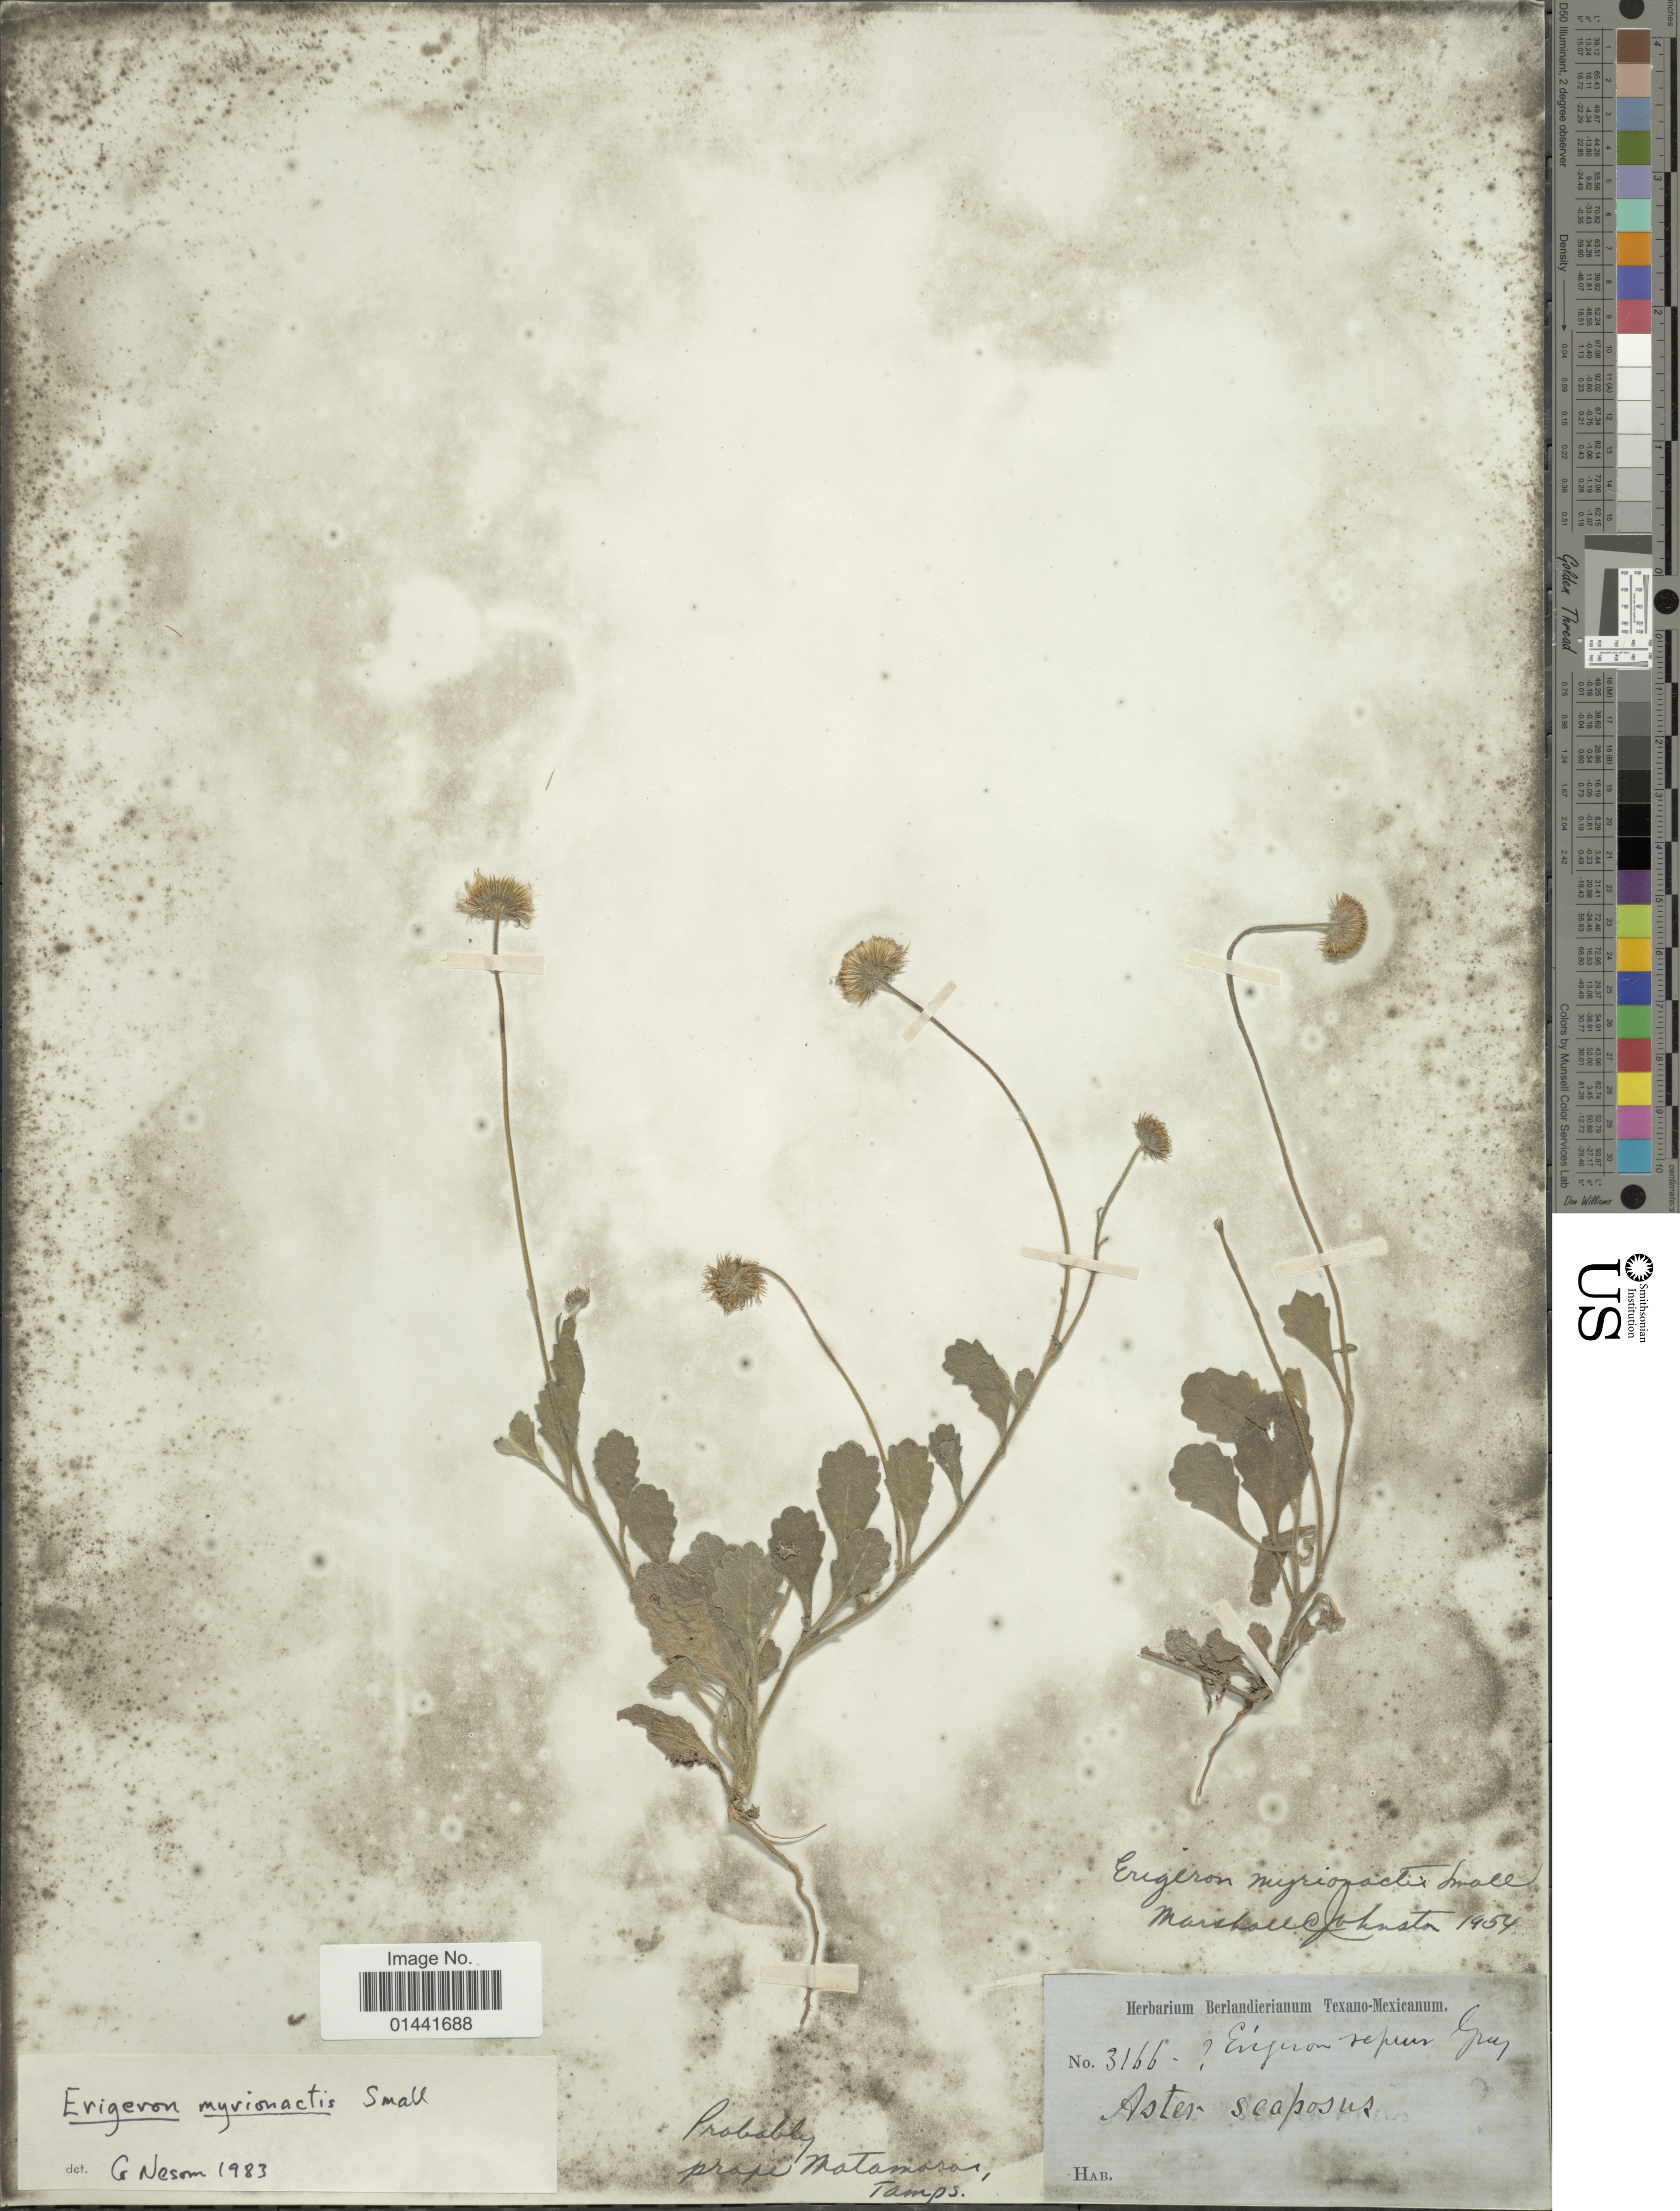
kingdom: Plantae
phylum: Tracheophyta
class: Magnoliopsida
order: Asterales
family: Asteraceae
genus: Erigeron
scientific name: Erigeron myrionactis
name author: Small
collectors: ex Herb. Berlandierianum Texano-Mexicanum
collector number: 3166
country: Mexico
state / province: Tamaulipas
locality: Probably prope Matamoras